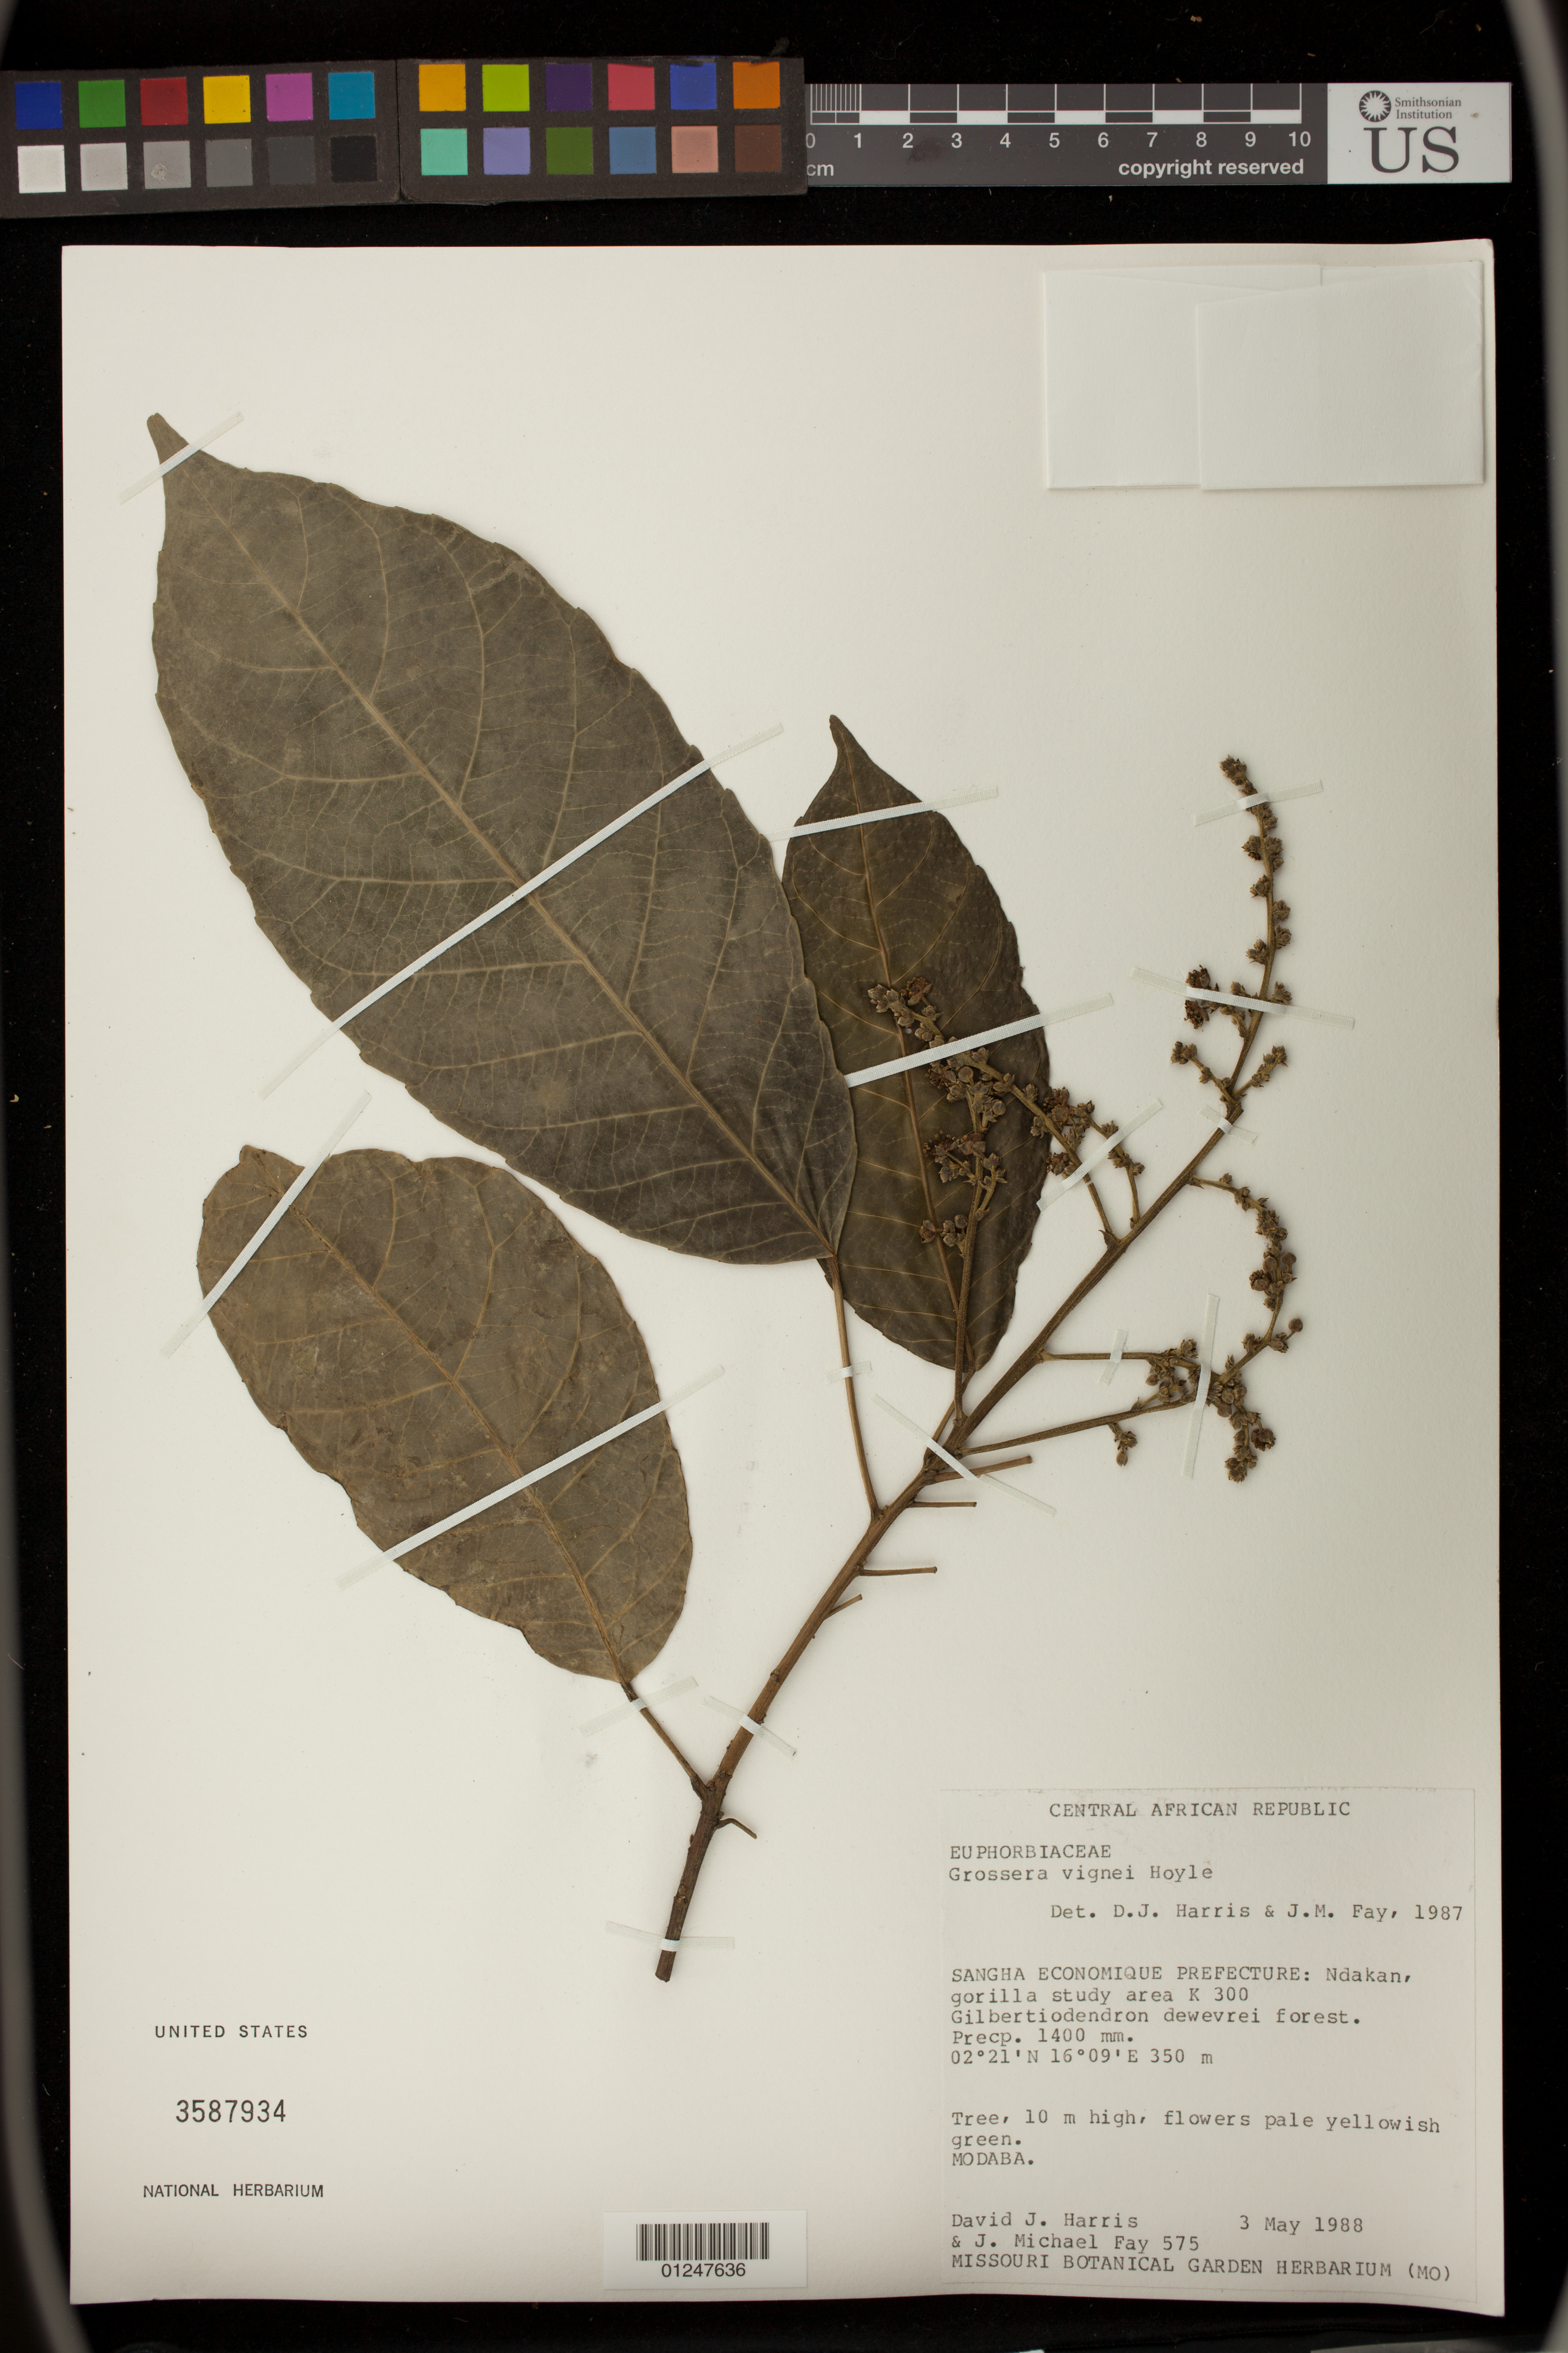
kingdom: Plantae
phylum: Tracheophyta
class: Magnoliopsida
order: Malpighiales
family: Euphorbiaceae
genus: Grossera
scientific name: Grossera vignei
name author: Hoyle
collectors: D. J. Harris & J. M. Fay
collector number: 575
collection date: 1988-05-03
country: Central African Republic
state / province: Sangha-Mbaere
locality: Sangha Economic Prefecture: Ndakan, gorilla study area K300 Gilbertiodendron dewevrei forest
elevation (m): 350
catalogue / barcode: US 3587934